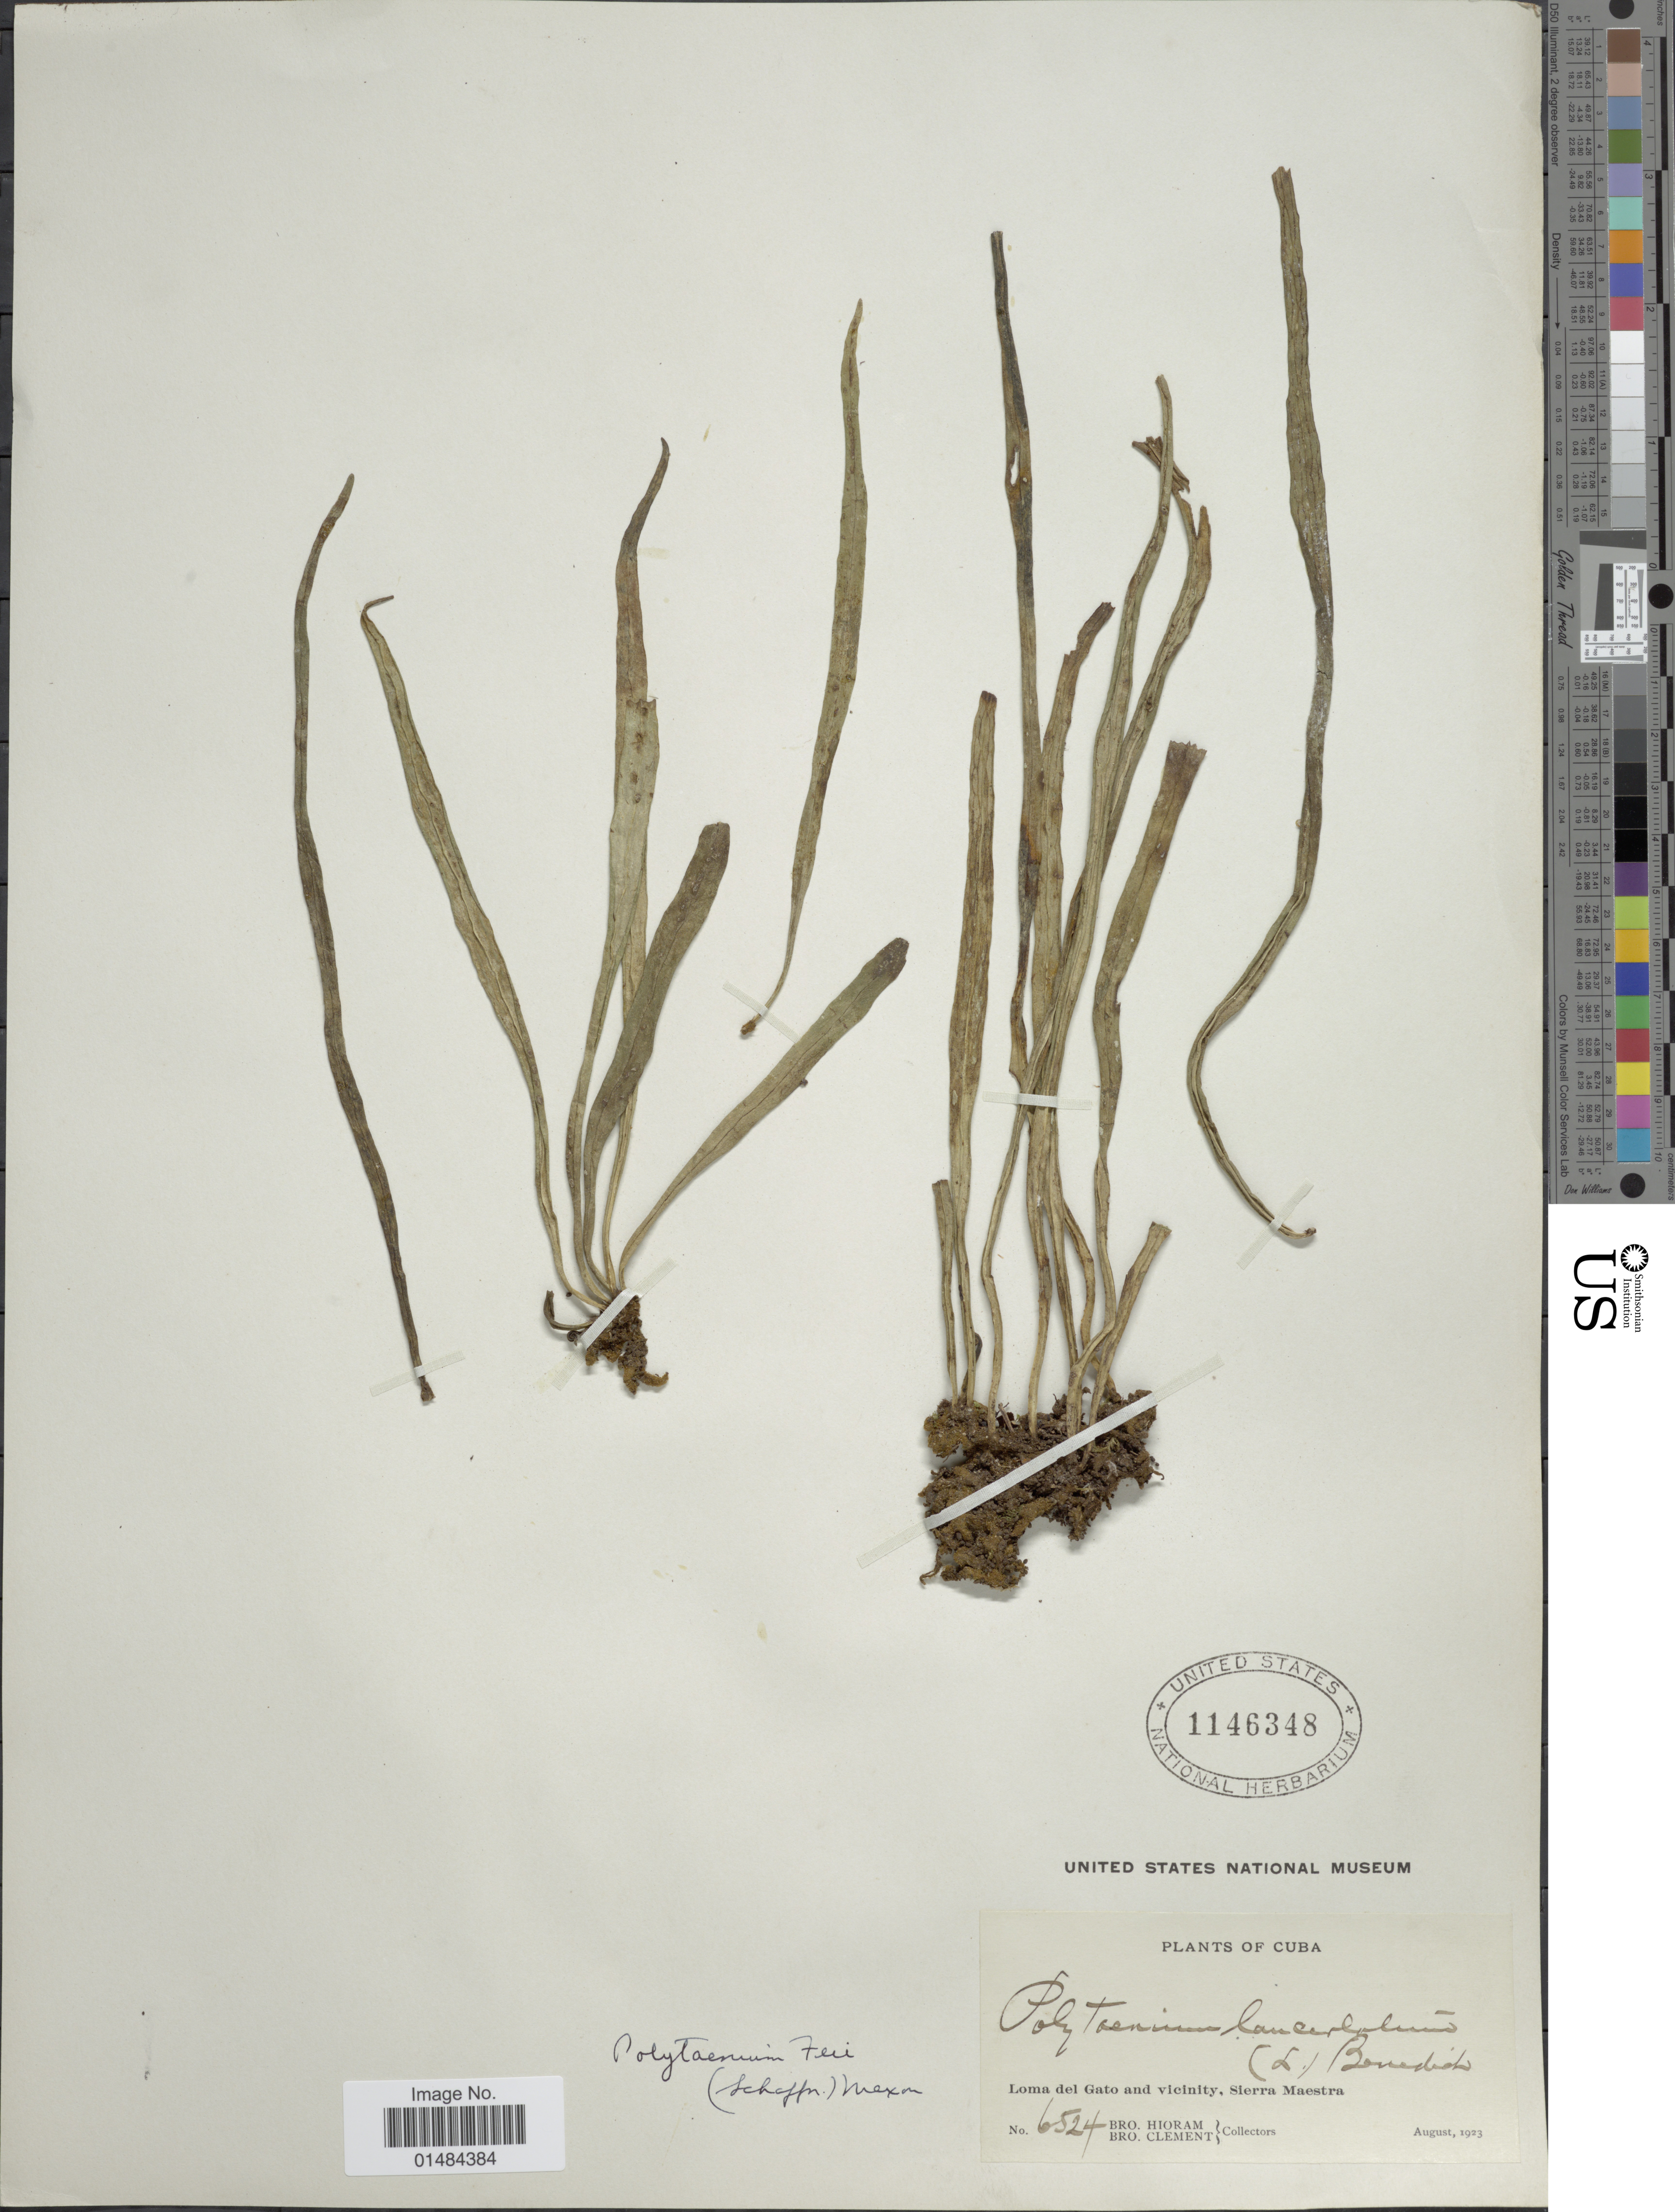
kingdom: Plantae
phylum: Tracheophyta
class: Polypodiopsida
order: Polypodiales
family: Pteridaceae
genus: Polytaenium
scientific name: Polytaenium lanceolatum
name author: (L.) Desv.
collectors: Bro. Hioram & A. Clément Téteau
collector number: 6524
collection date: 1923-08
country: Cuba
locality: Cuba, Loma del Gato and vicinity, Sierra Maestra.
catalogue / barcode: US 1146348